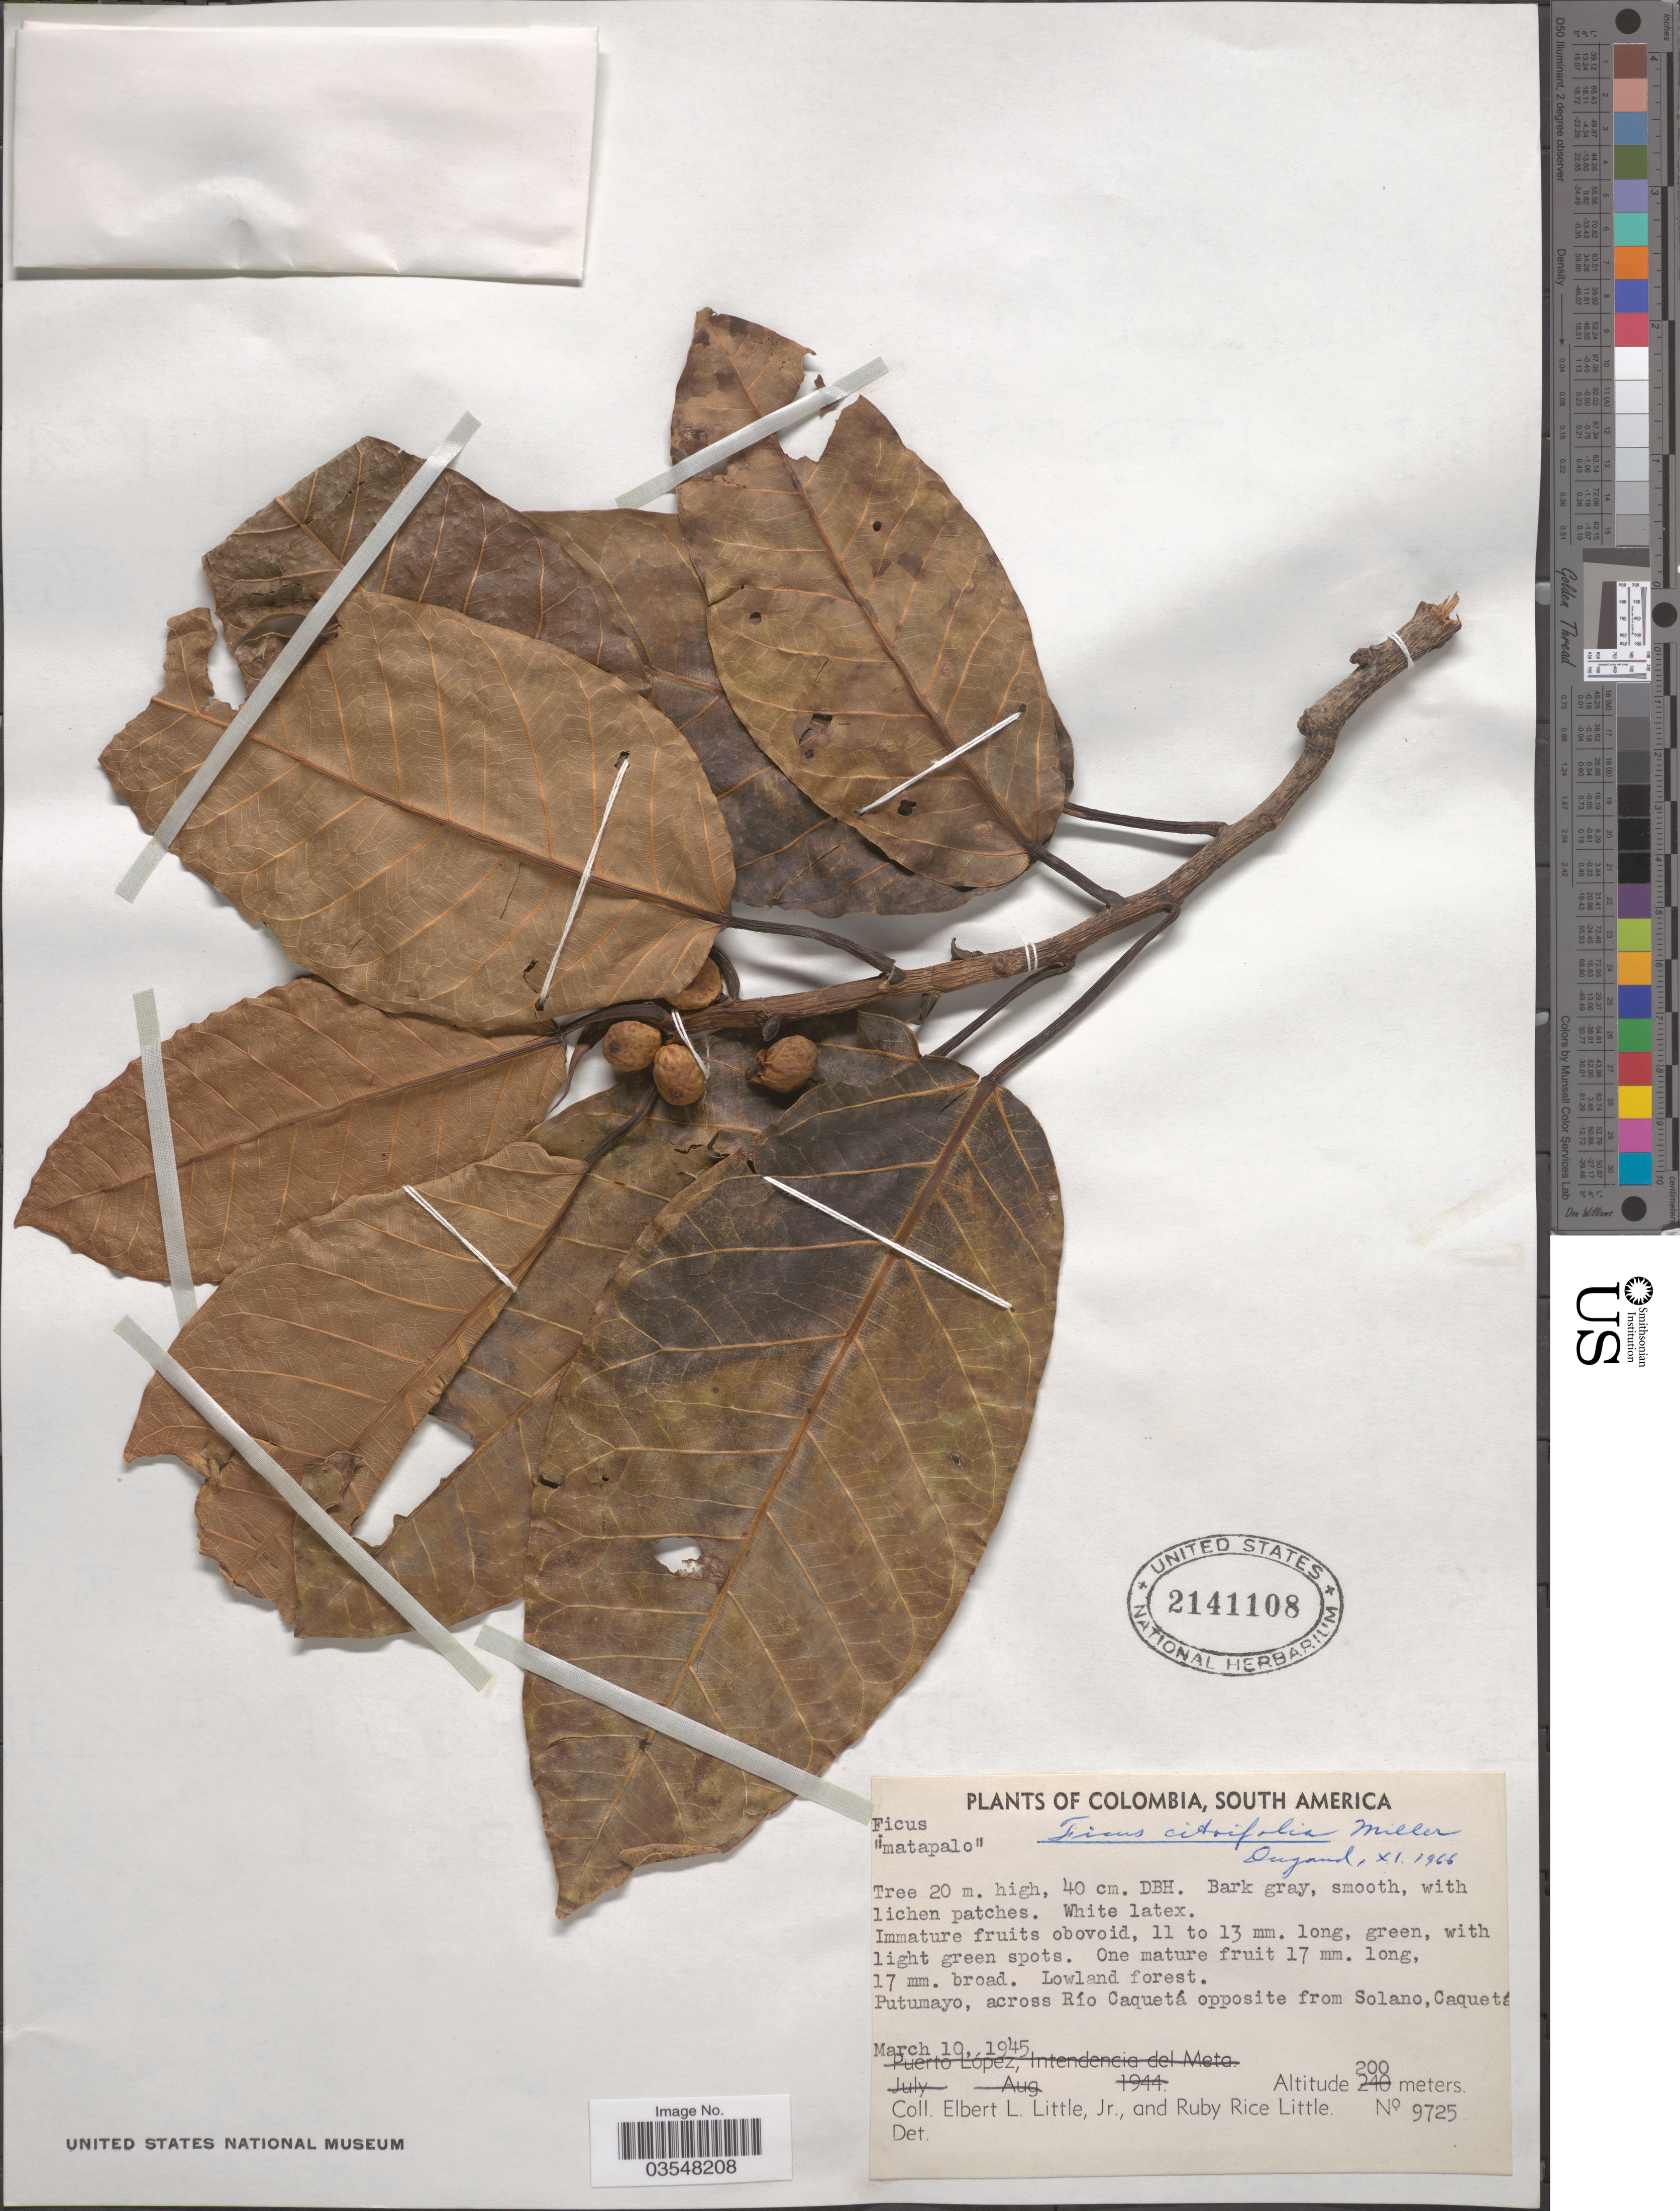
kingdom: Plantae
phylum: Tracheophyta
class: Magnoliopsida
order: Rosales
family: Moraceae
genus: Ficus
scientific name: Ficus citrifolia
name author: Mill.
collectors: E. L. Little & R. R. Little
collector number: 9725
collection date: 1945-03-10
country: Colombia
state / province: Putumayo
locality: Across Río Caquetá opposite from Solano, Caquetá.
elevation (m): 200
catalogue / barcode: US 2141108